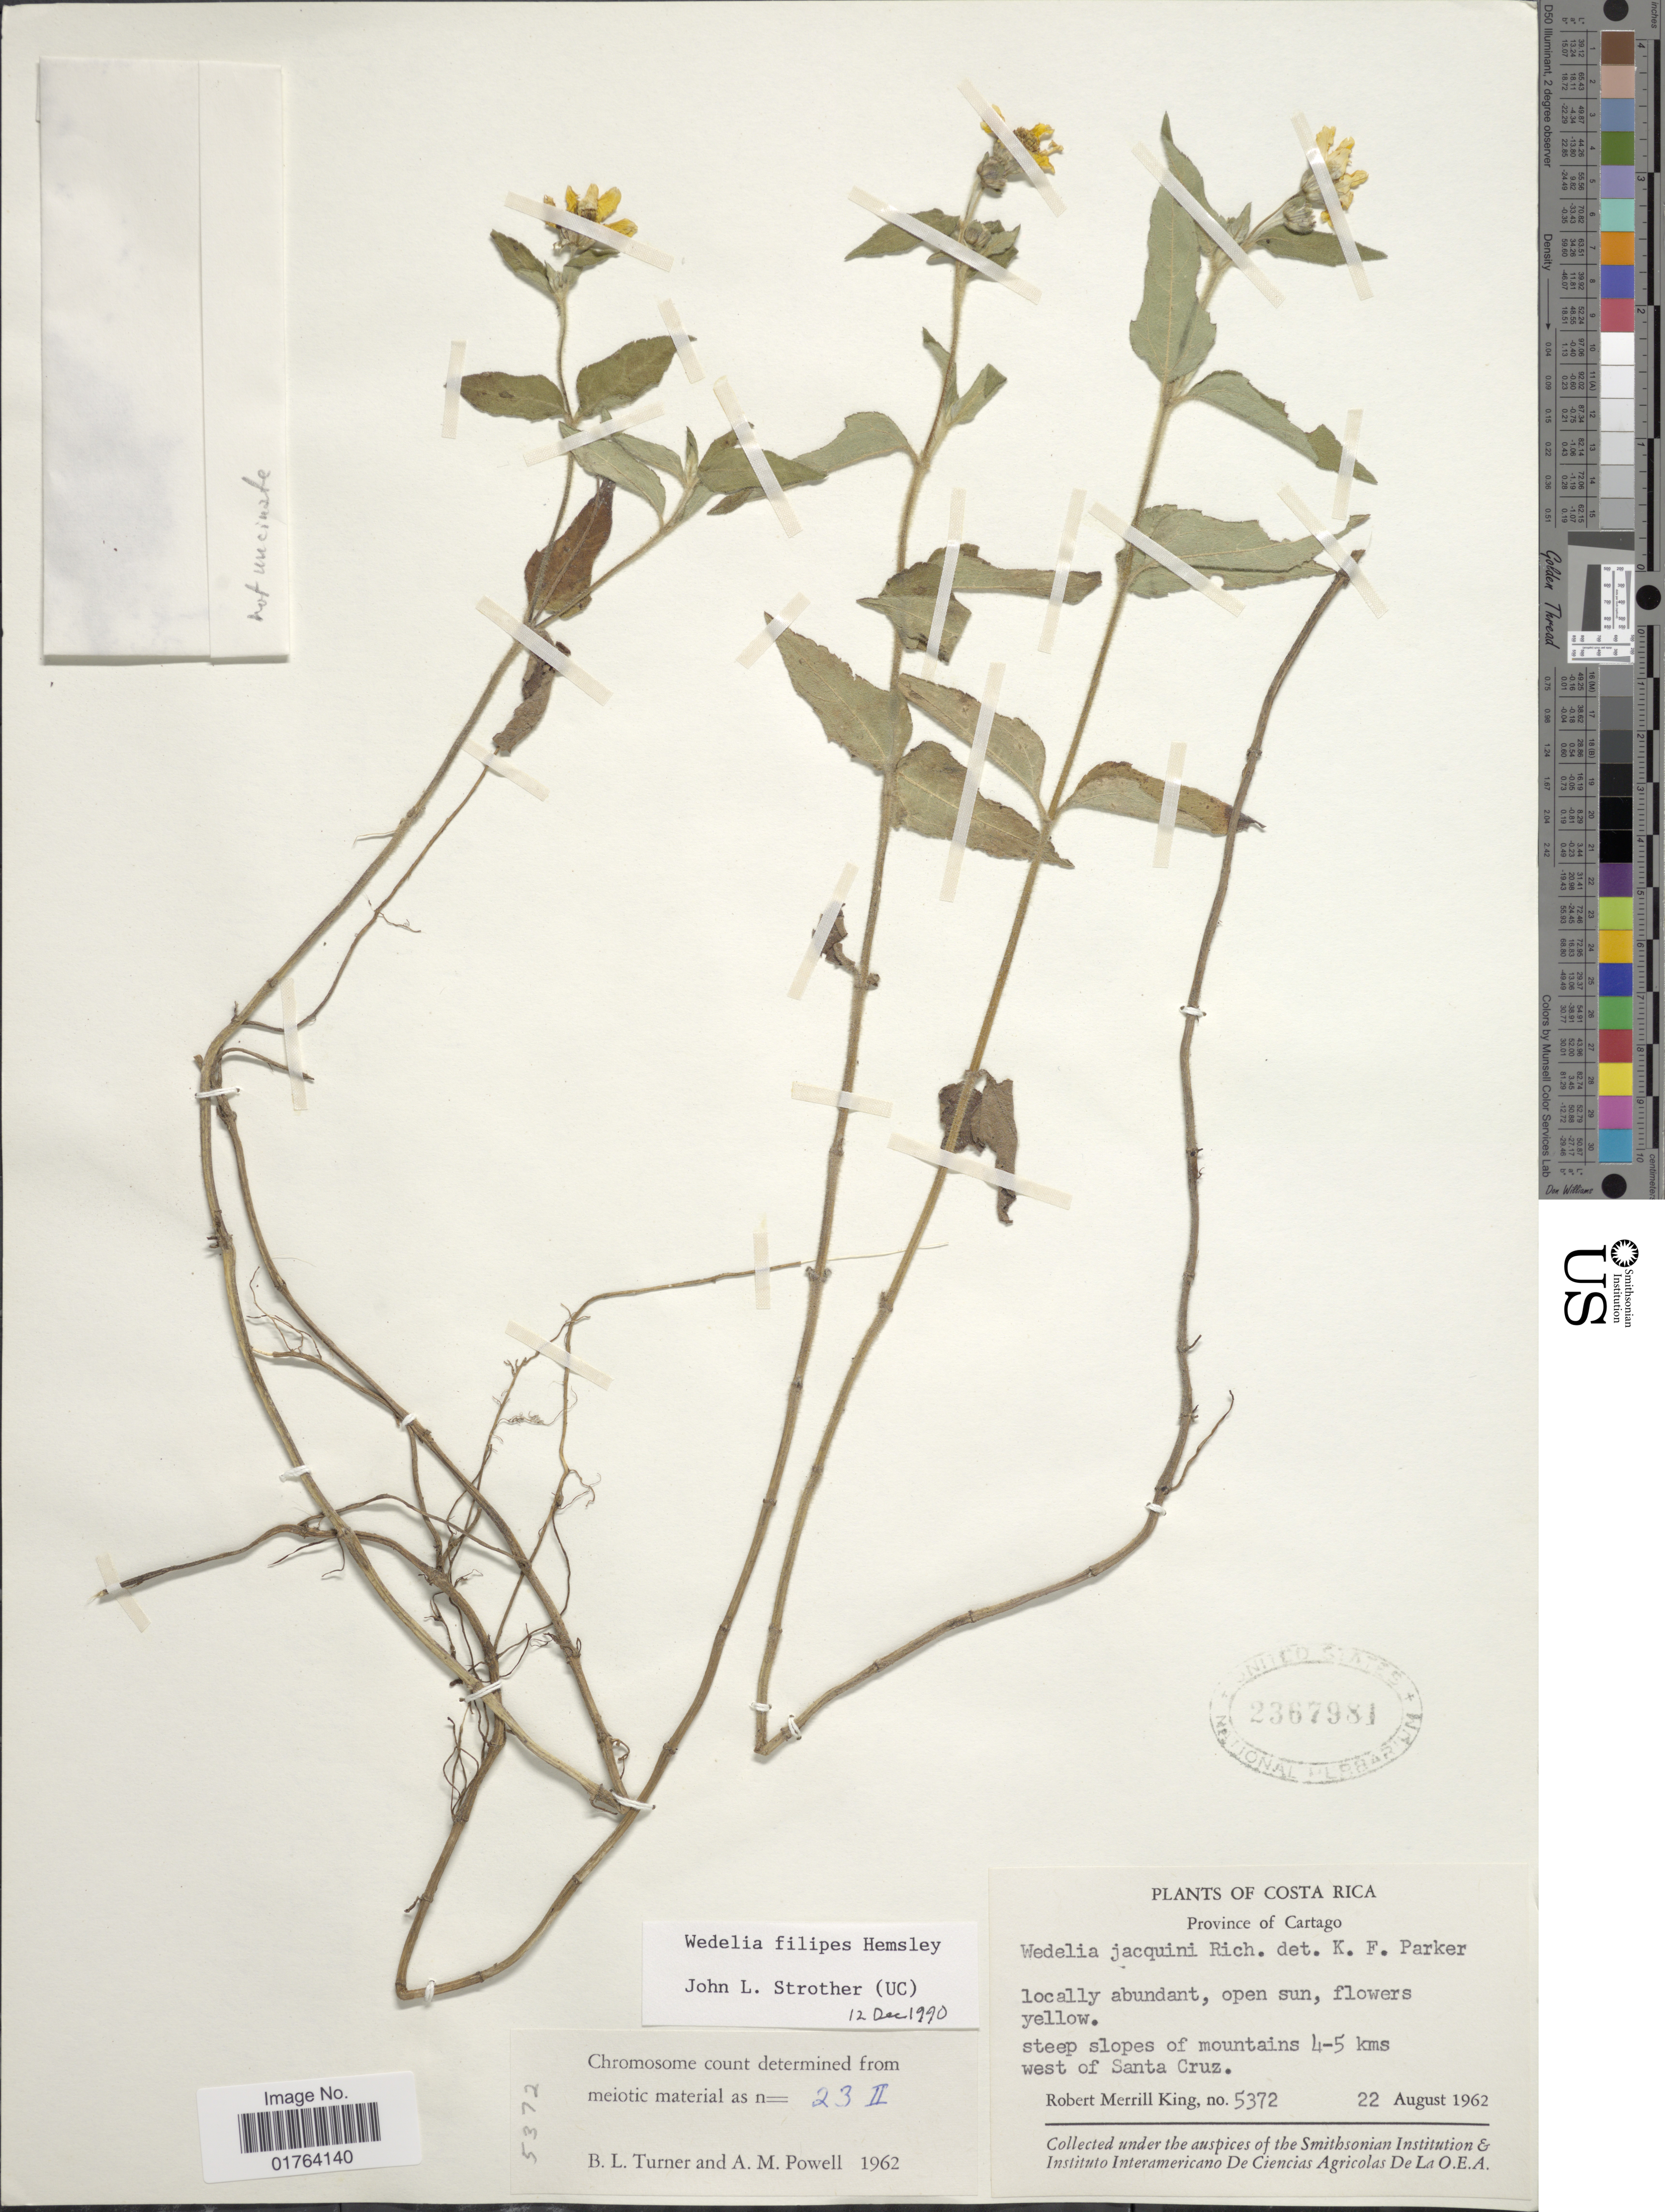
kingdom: Plantae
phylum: Tracheophyta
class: Magnoliopsida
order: Asterales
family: Asteraceae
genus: Wedelia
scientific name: Wedelia filipes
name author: Hemsl.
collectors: R. M. King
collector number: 5372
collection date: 1962-08-22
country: Costa Rica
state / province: Cartago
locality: Steep slopes of mountains 4-5 kms west of Santa Cruz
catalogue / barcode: US 2367981